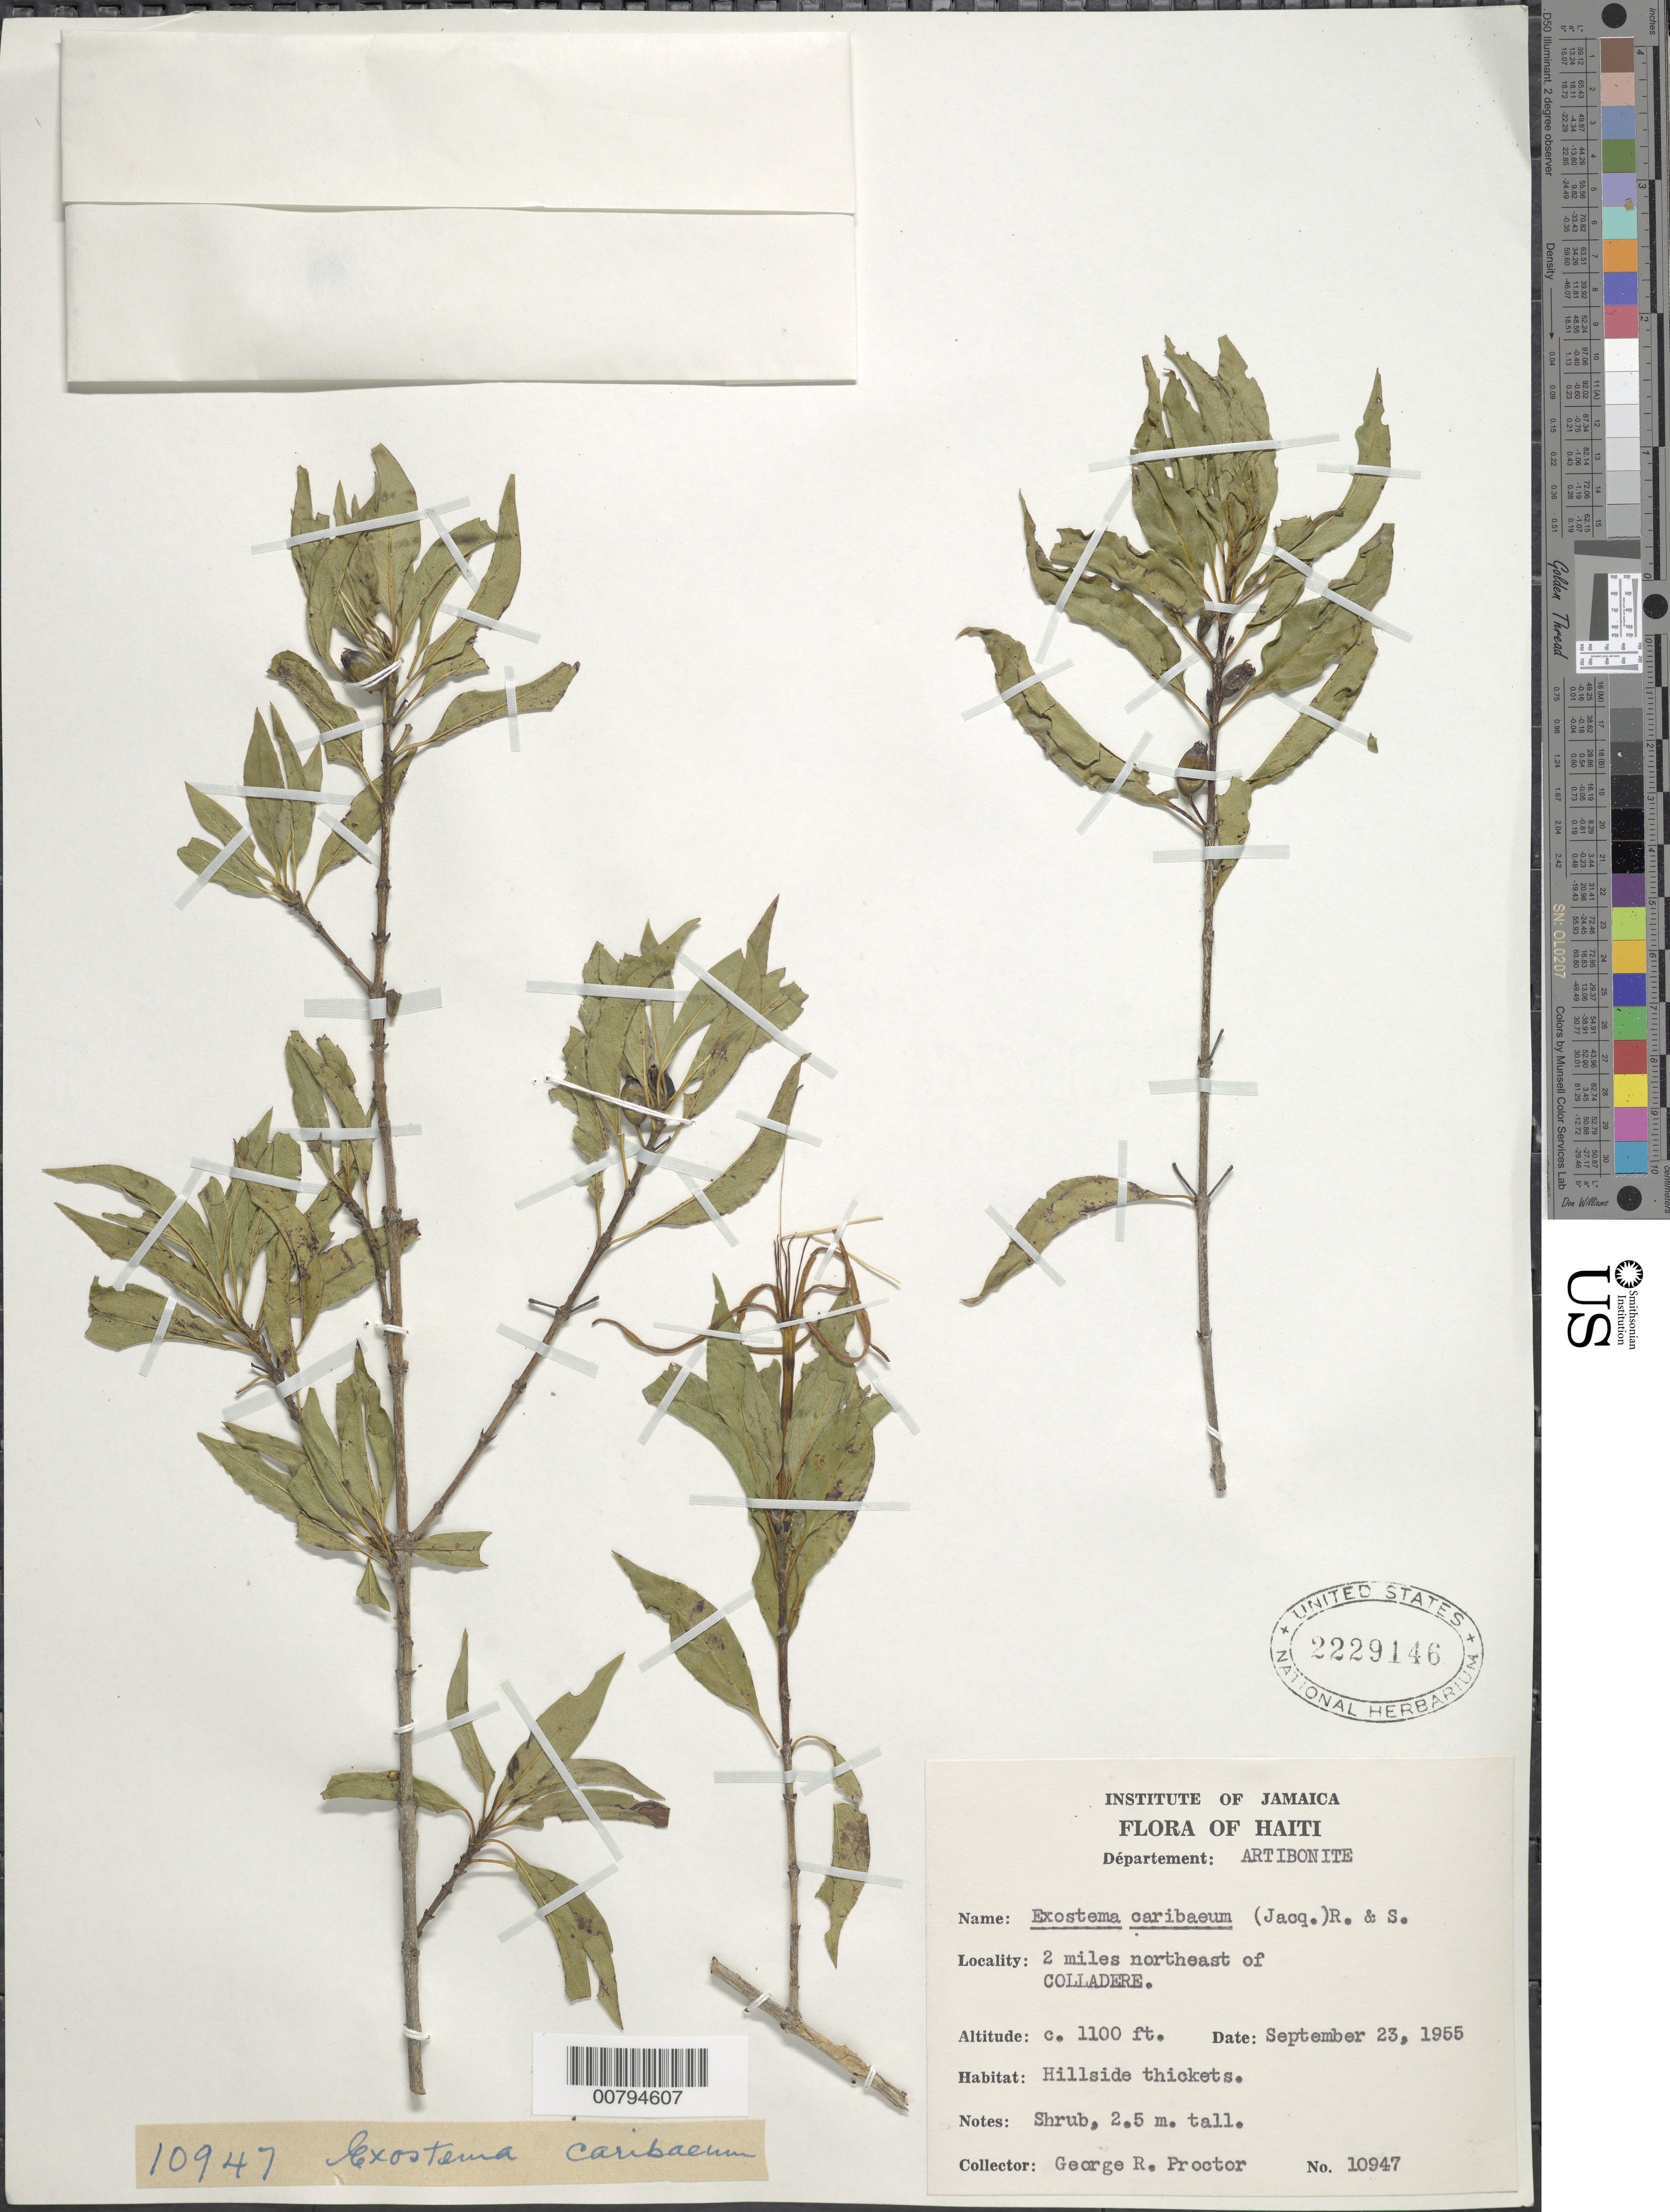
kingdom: Plantae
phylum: Tracheophyta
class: Magnoliopsida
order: Gentianales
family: Rubiaceae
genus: Exostema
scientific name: Exostema caribaeum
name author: (Jacq.) Roem. & Schult.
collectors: G. R. Proctor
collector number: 10947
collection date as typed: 23 Sep 1955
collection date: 1955-09-23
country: Haiti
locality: Two miles northeast of Colladere. Dept.: Artibonite.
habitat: Hillside thickets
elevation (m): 335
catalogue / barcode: US 2229146